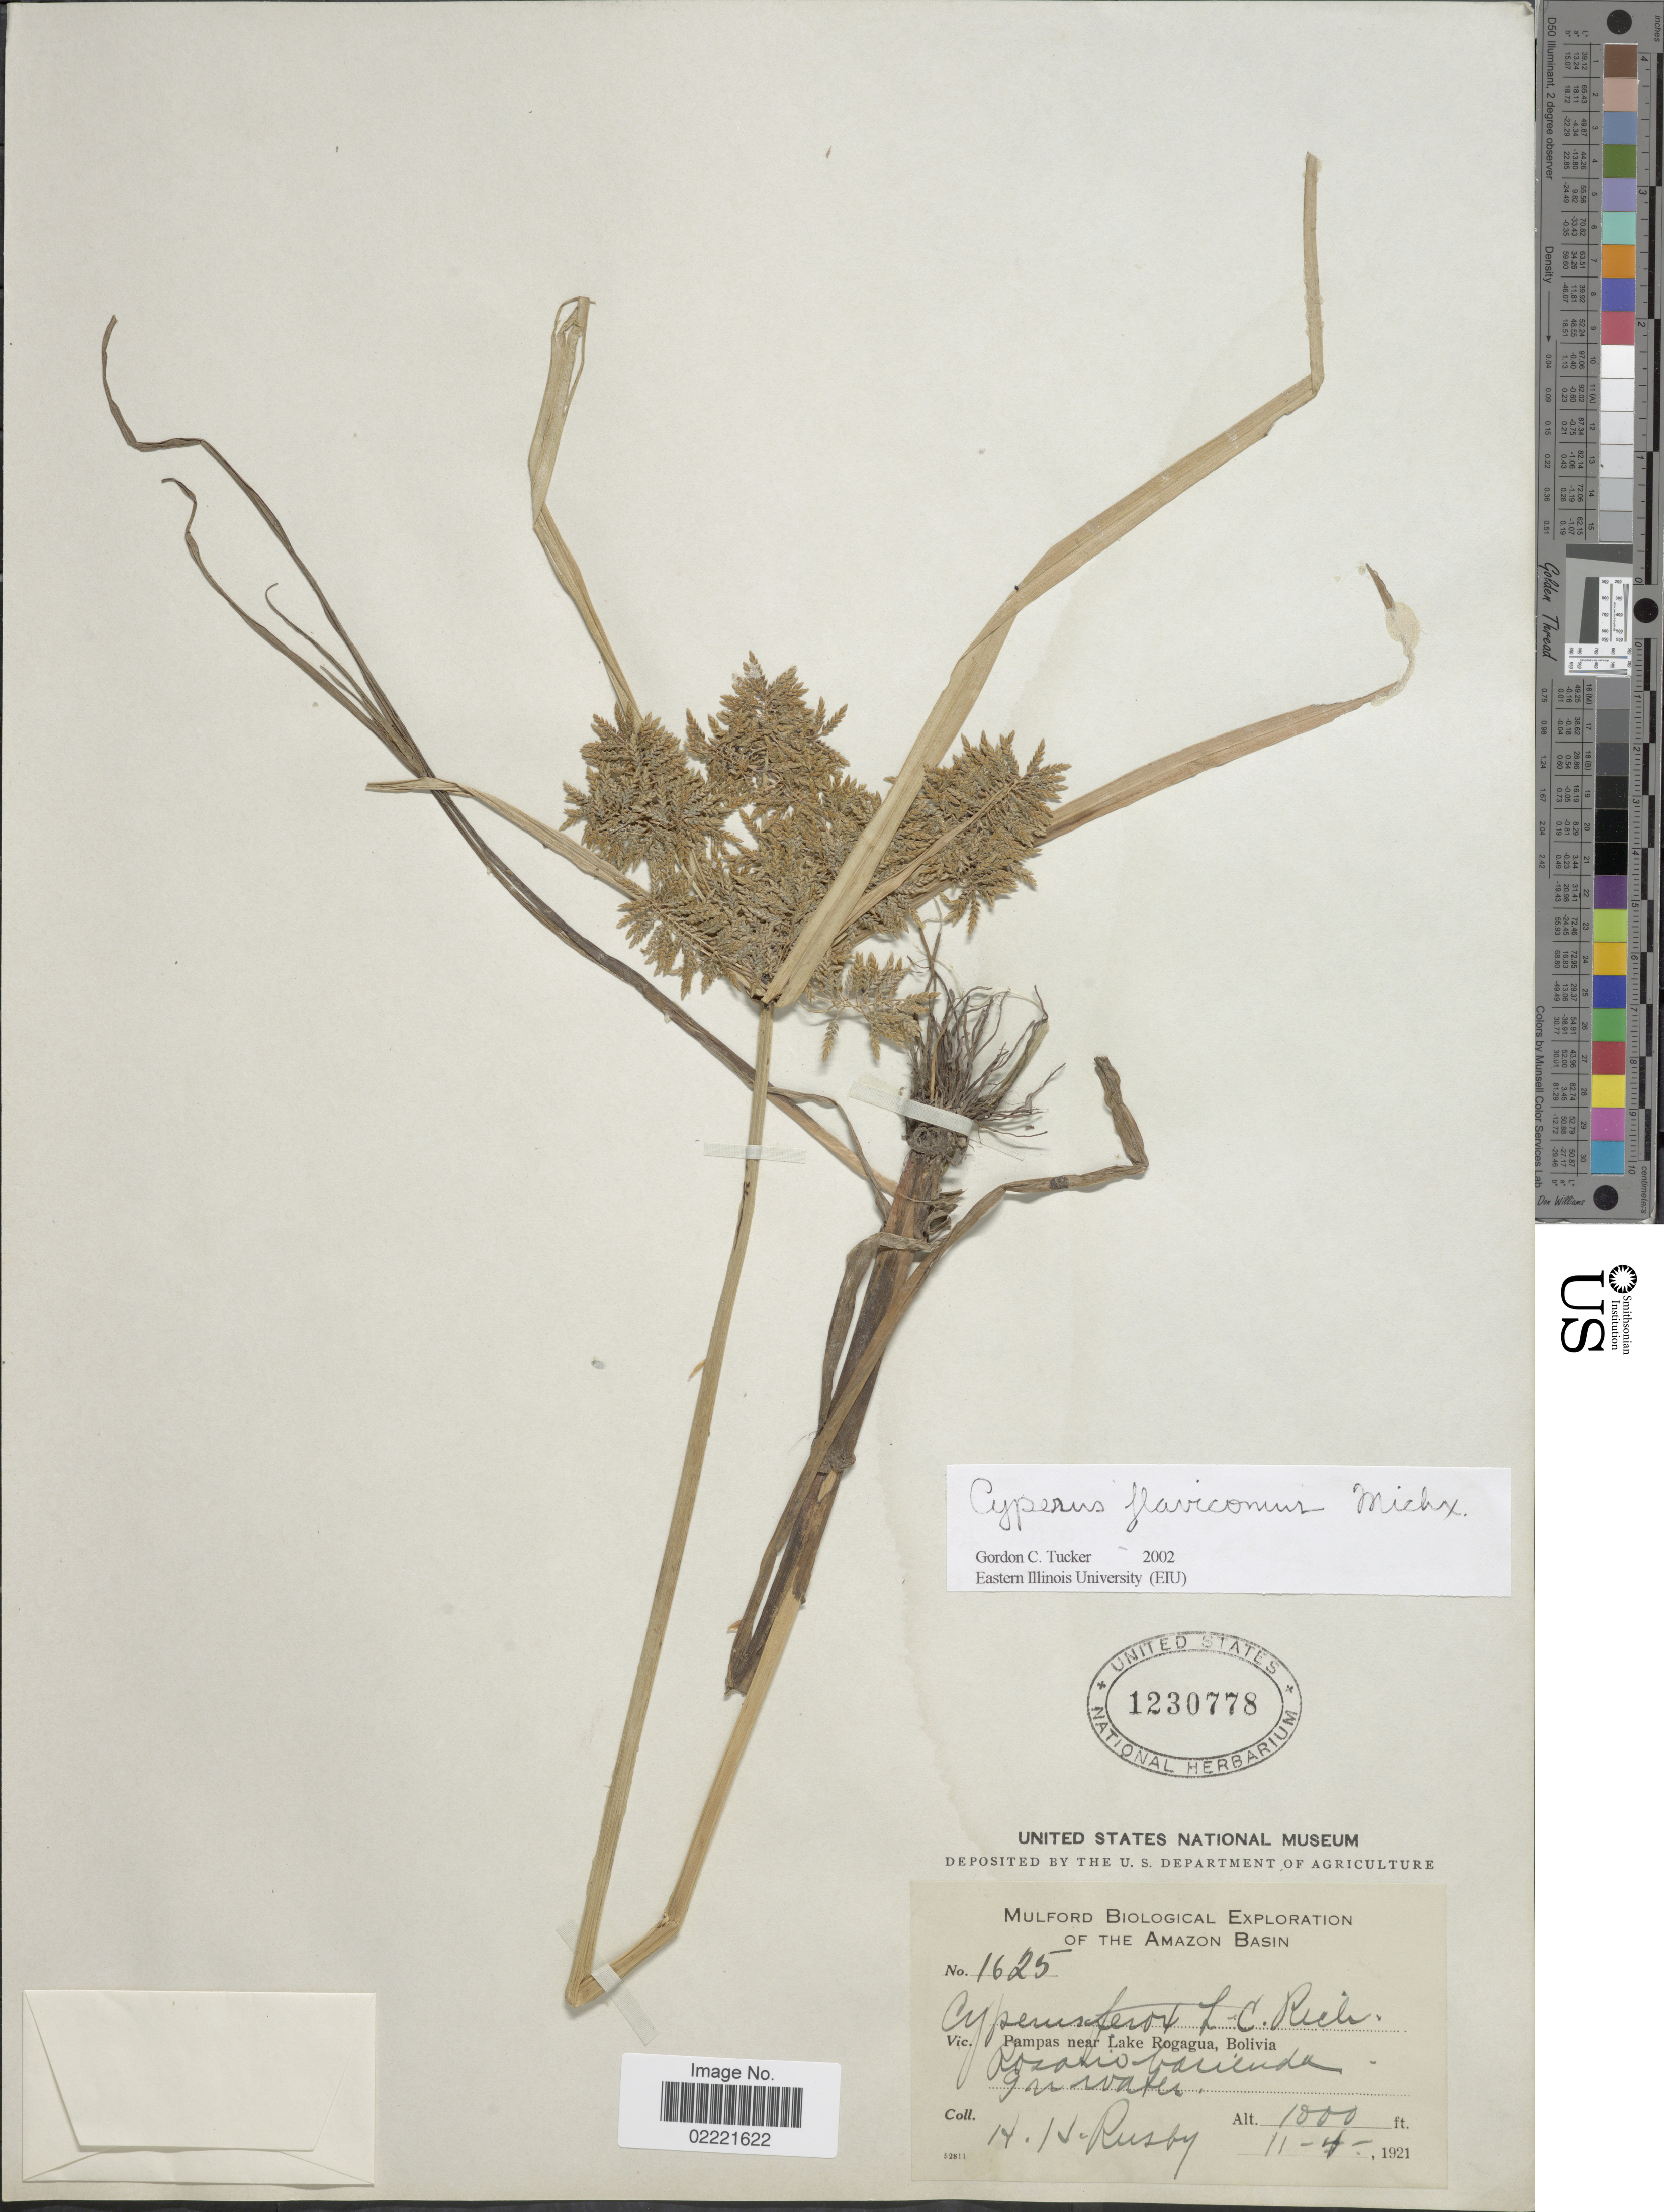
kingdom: Plantae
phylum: Tracheophyta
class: Liliopsida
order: Poales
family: Cyperaceae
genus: Cyperus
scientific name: Cyperus flavicomus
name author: Michx.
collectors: H. H. Rusby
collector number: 1625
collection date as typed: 11-4-1921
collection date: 1921-11-04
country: Bolivia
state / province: Beni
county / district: José Ballivián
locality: Pampas near Lake Rogagua. Rosario Hacienda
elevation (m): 305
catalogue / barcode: US 1230778